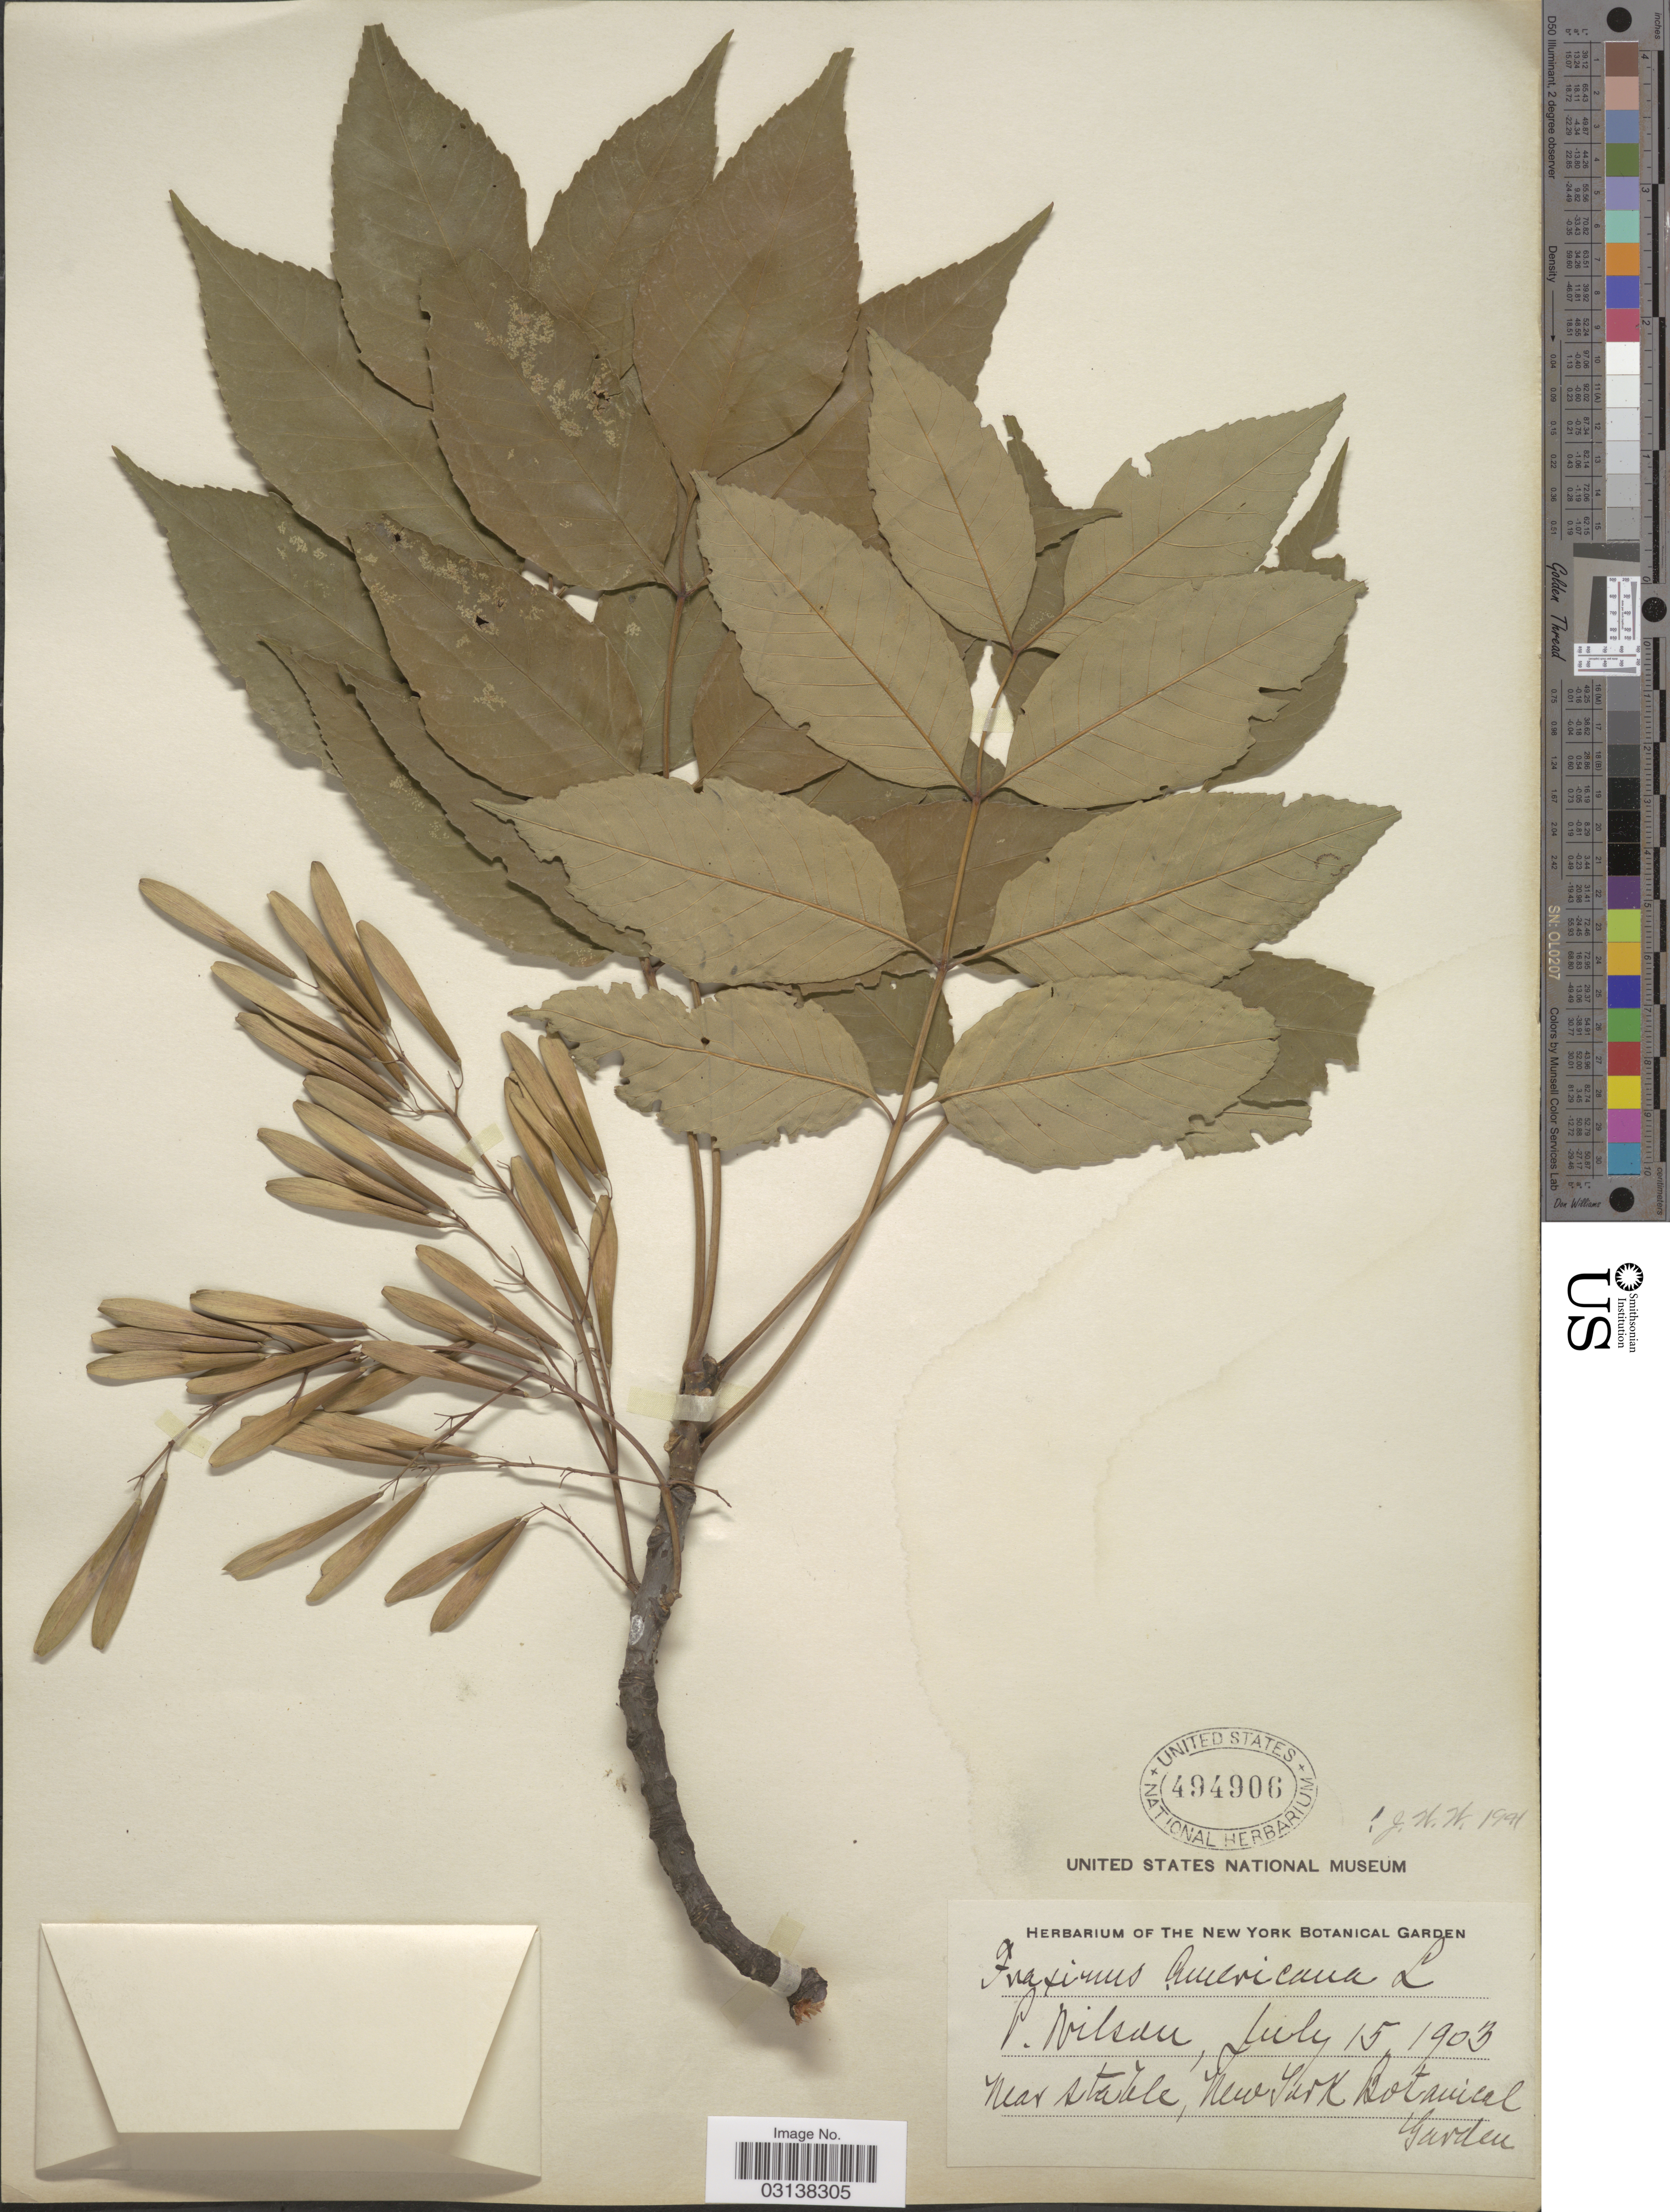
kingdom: Plantae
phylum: Tracheophyta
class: Magnoliopsida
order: Lamiales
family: Oleaceae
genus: Fraxinus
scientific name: Fraxinus americana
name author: L.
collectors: P. Nelson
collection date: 1903-07-15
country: United States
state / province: New York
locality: Near stable, New York Botanical Garden.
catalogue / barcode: US 494906